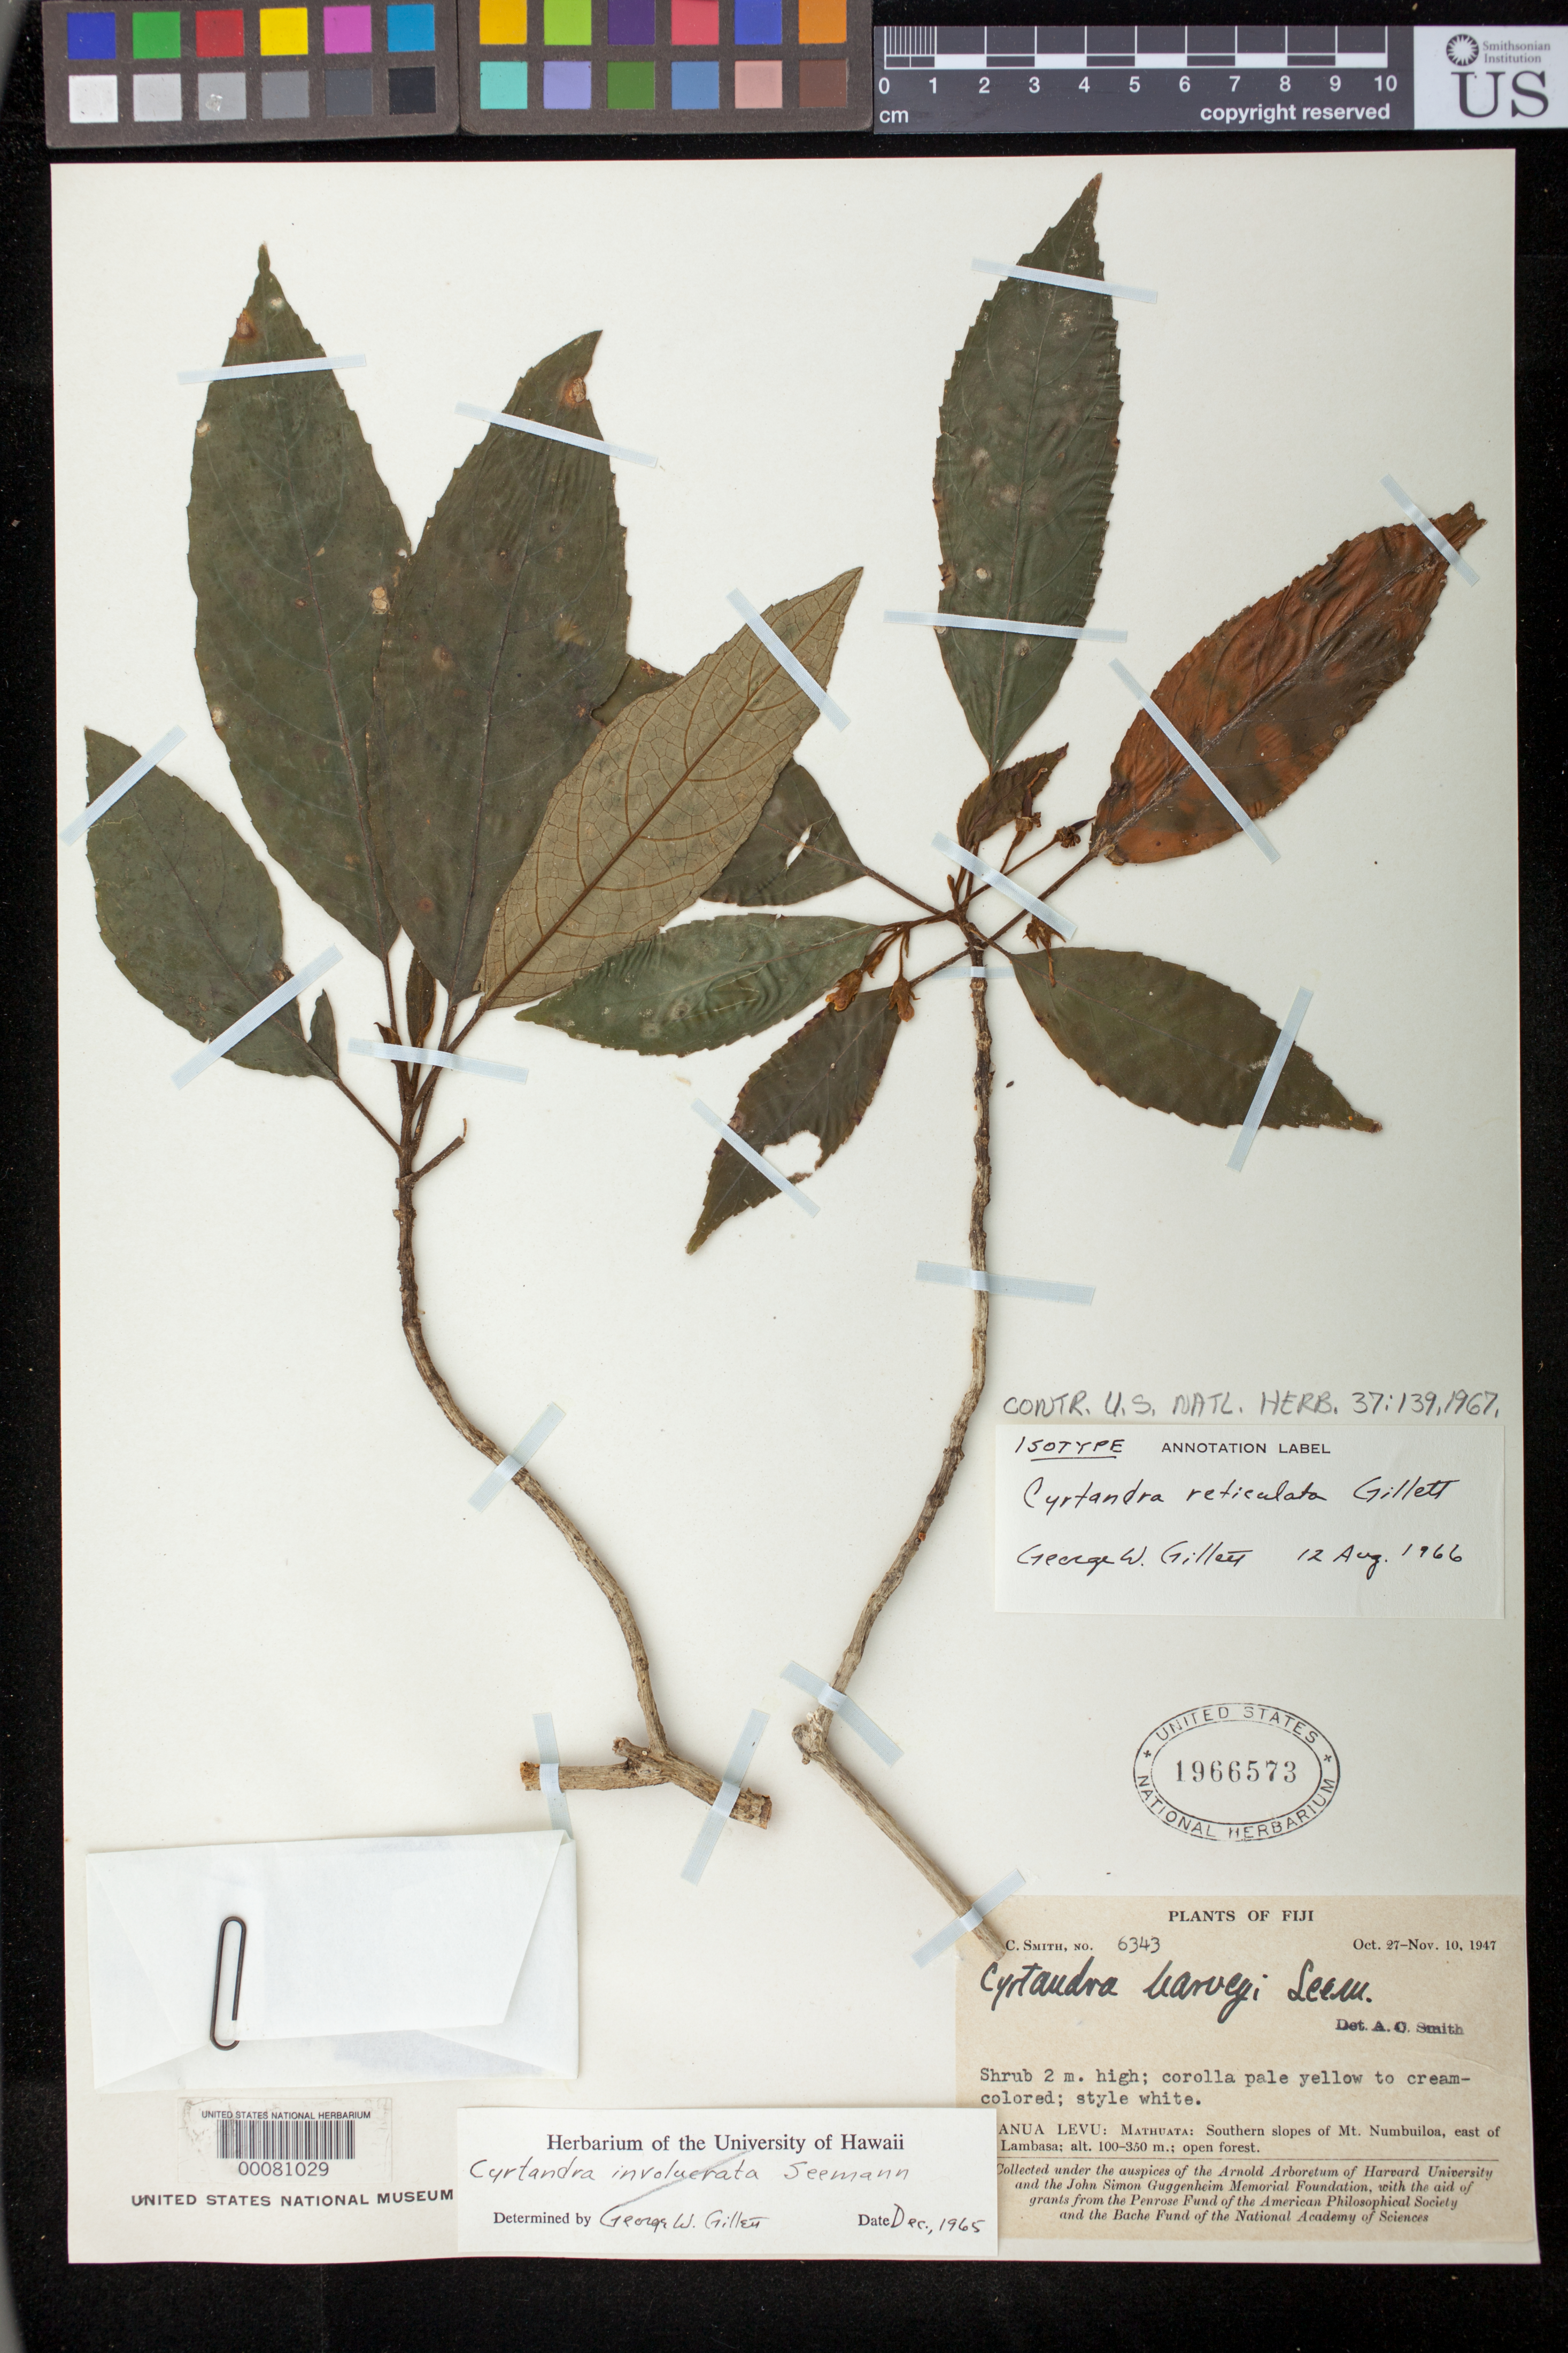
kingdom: Plantae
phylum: Tracheophyta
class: Magnoliopsida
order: Lamiales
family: Gesneriaceae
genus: Cyrtandra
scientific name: Cyrtandra reticulata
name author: G.W. Gillett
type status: Isotype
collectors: A. C. Smith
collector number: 6343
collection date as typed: Oct. 27 - Nov. 10, 1947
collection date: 1947-10-27/1947-11-10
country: Fiji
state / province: Northern Division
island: Macuata-i-wai [Mathuata-i-wai]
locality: Vanua Levu: Mathuata: Southern slopes of Mt Numbuiloa, east of Lambasa. [Vanua Levu Group]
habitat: Open forest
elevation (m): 100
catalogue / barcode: US 1966573